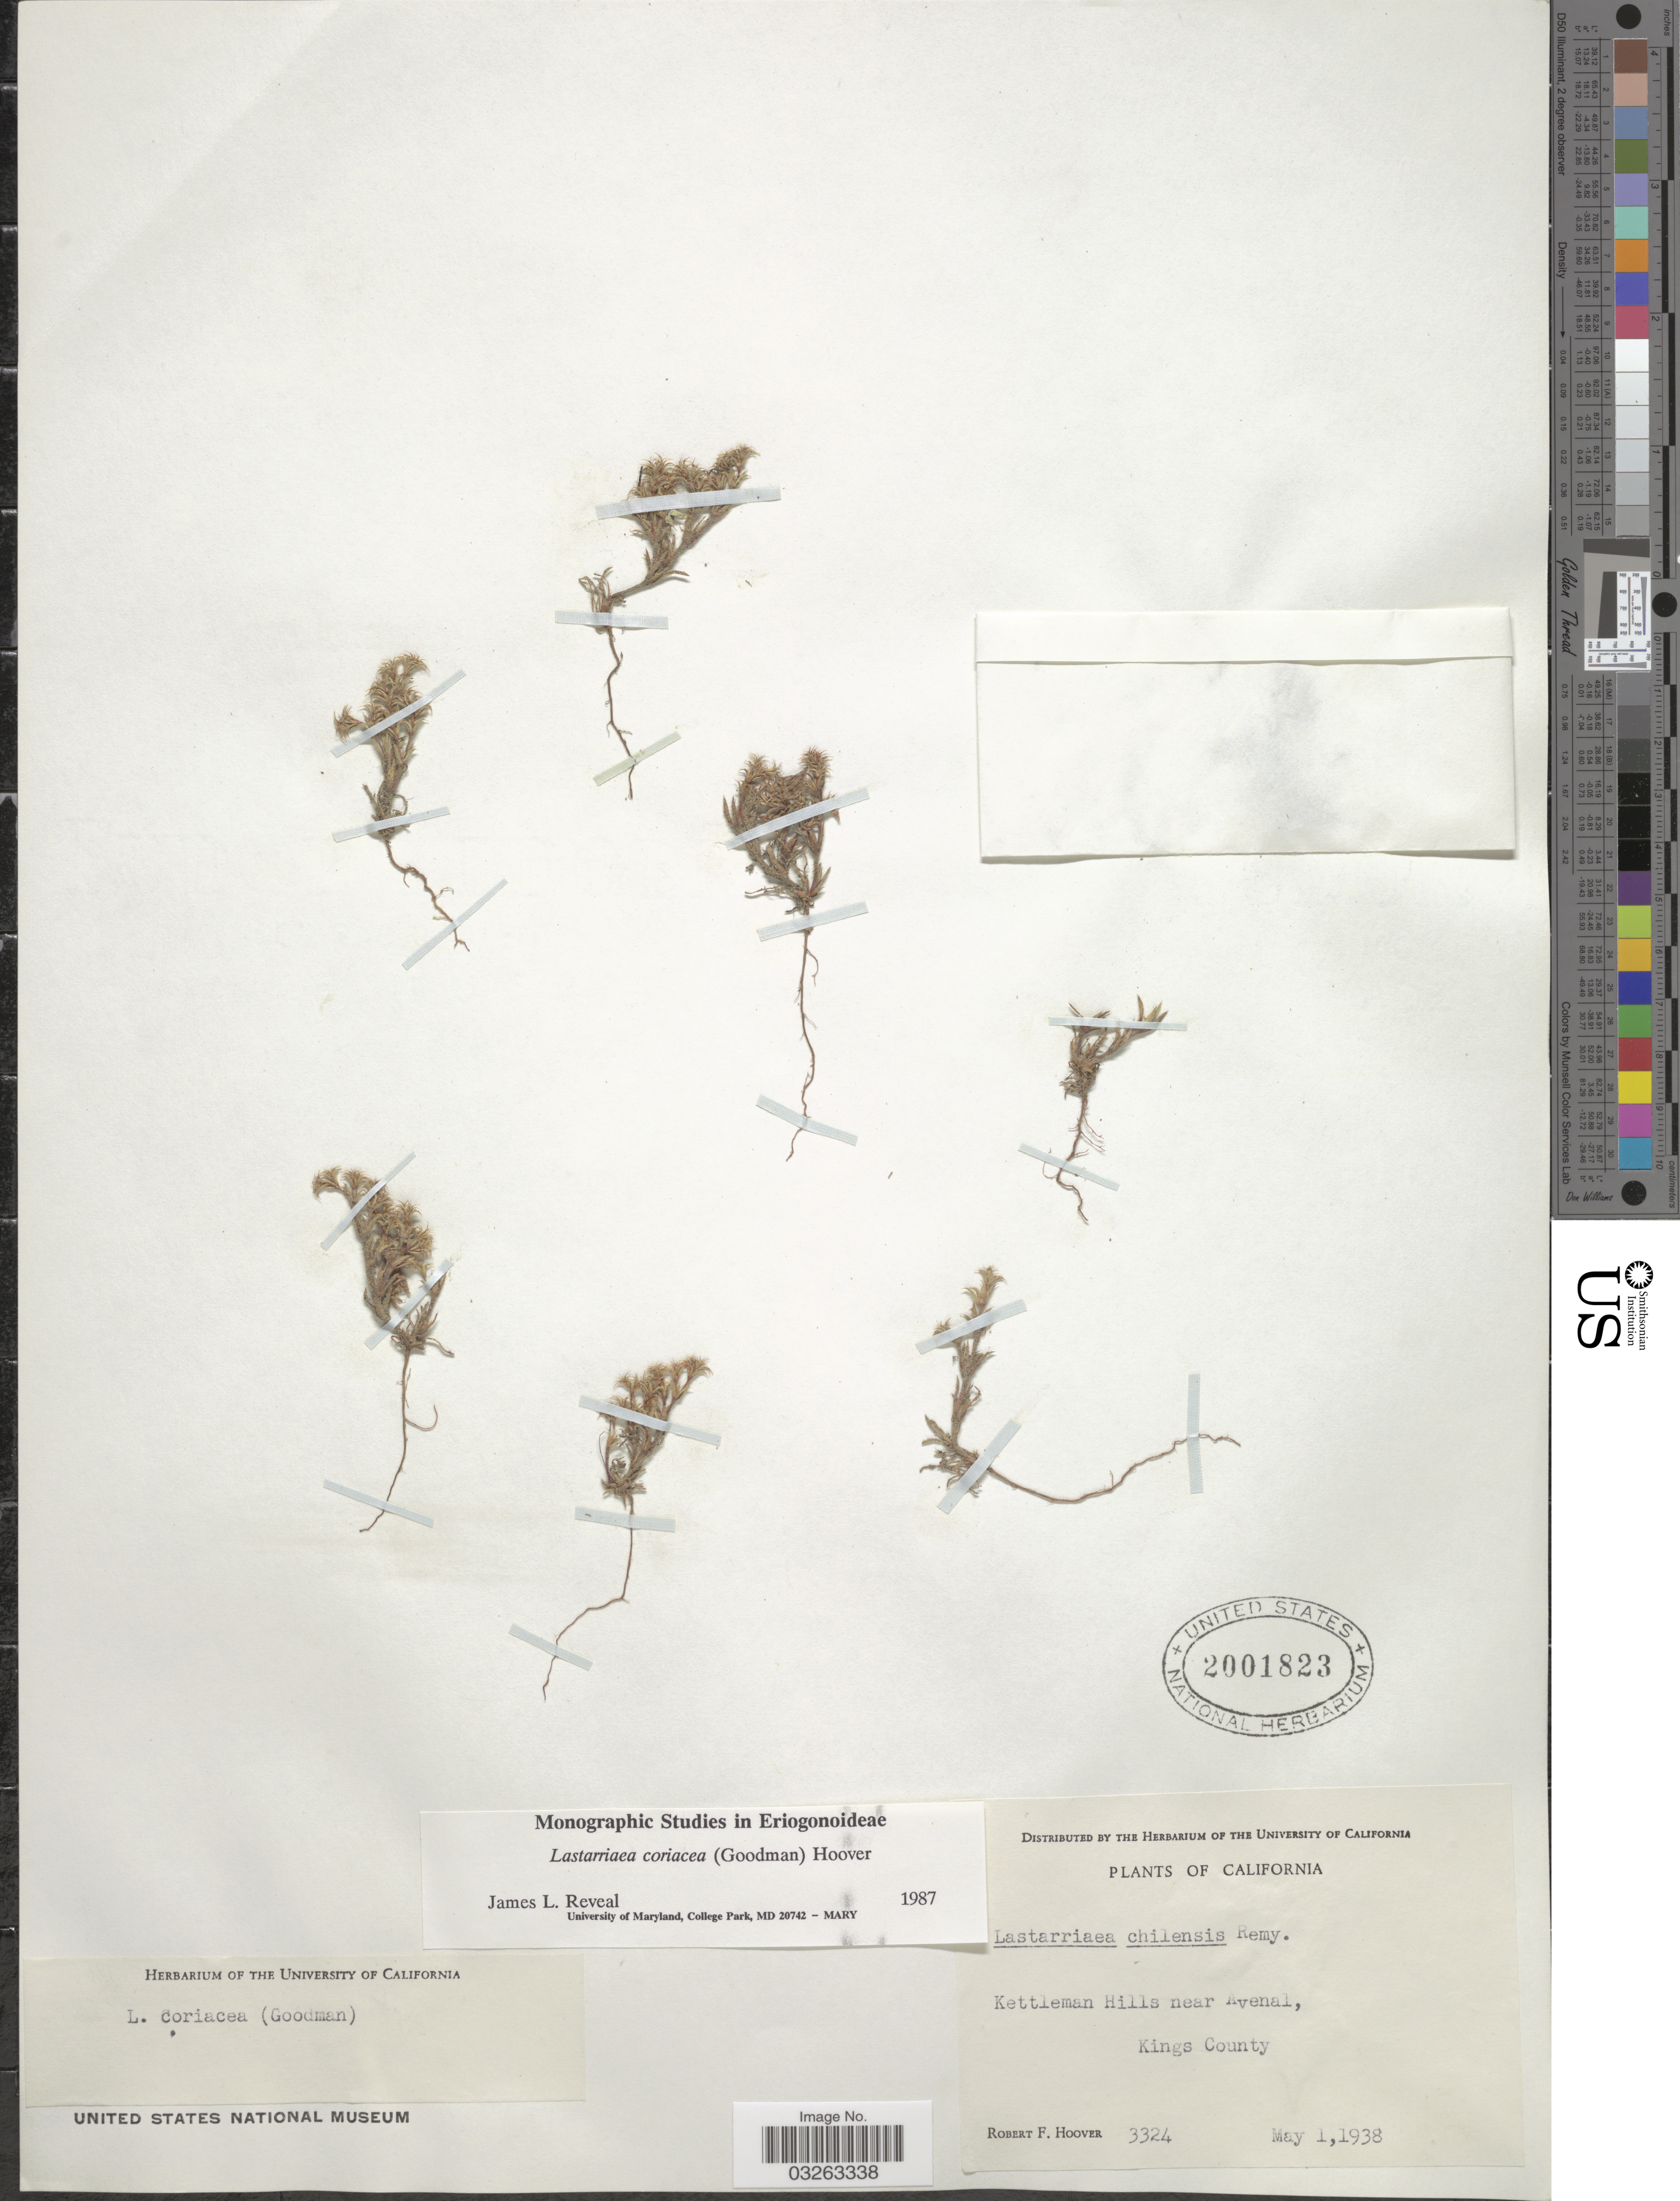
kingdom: Plantae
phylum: Tracheophyta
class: Magnoliopsida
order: Caryophyllales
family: Polygonaceae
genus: Lastarriaea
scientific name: Lastarriaea coriacea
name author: (Goodman) Hoover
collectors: R. F. Hoover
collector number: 3324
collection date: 1938-05-01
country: United States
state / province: California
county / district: Kings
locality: Kettleman Hills near Avenal, Kings County.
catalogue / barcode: US 2001823